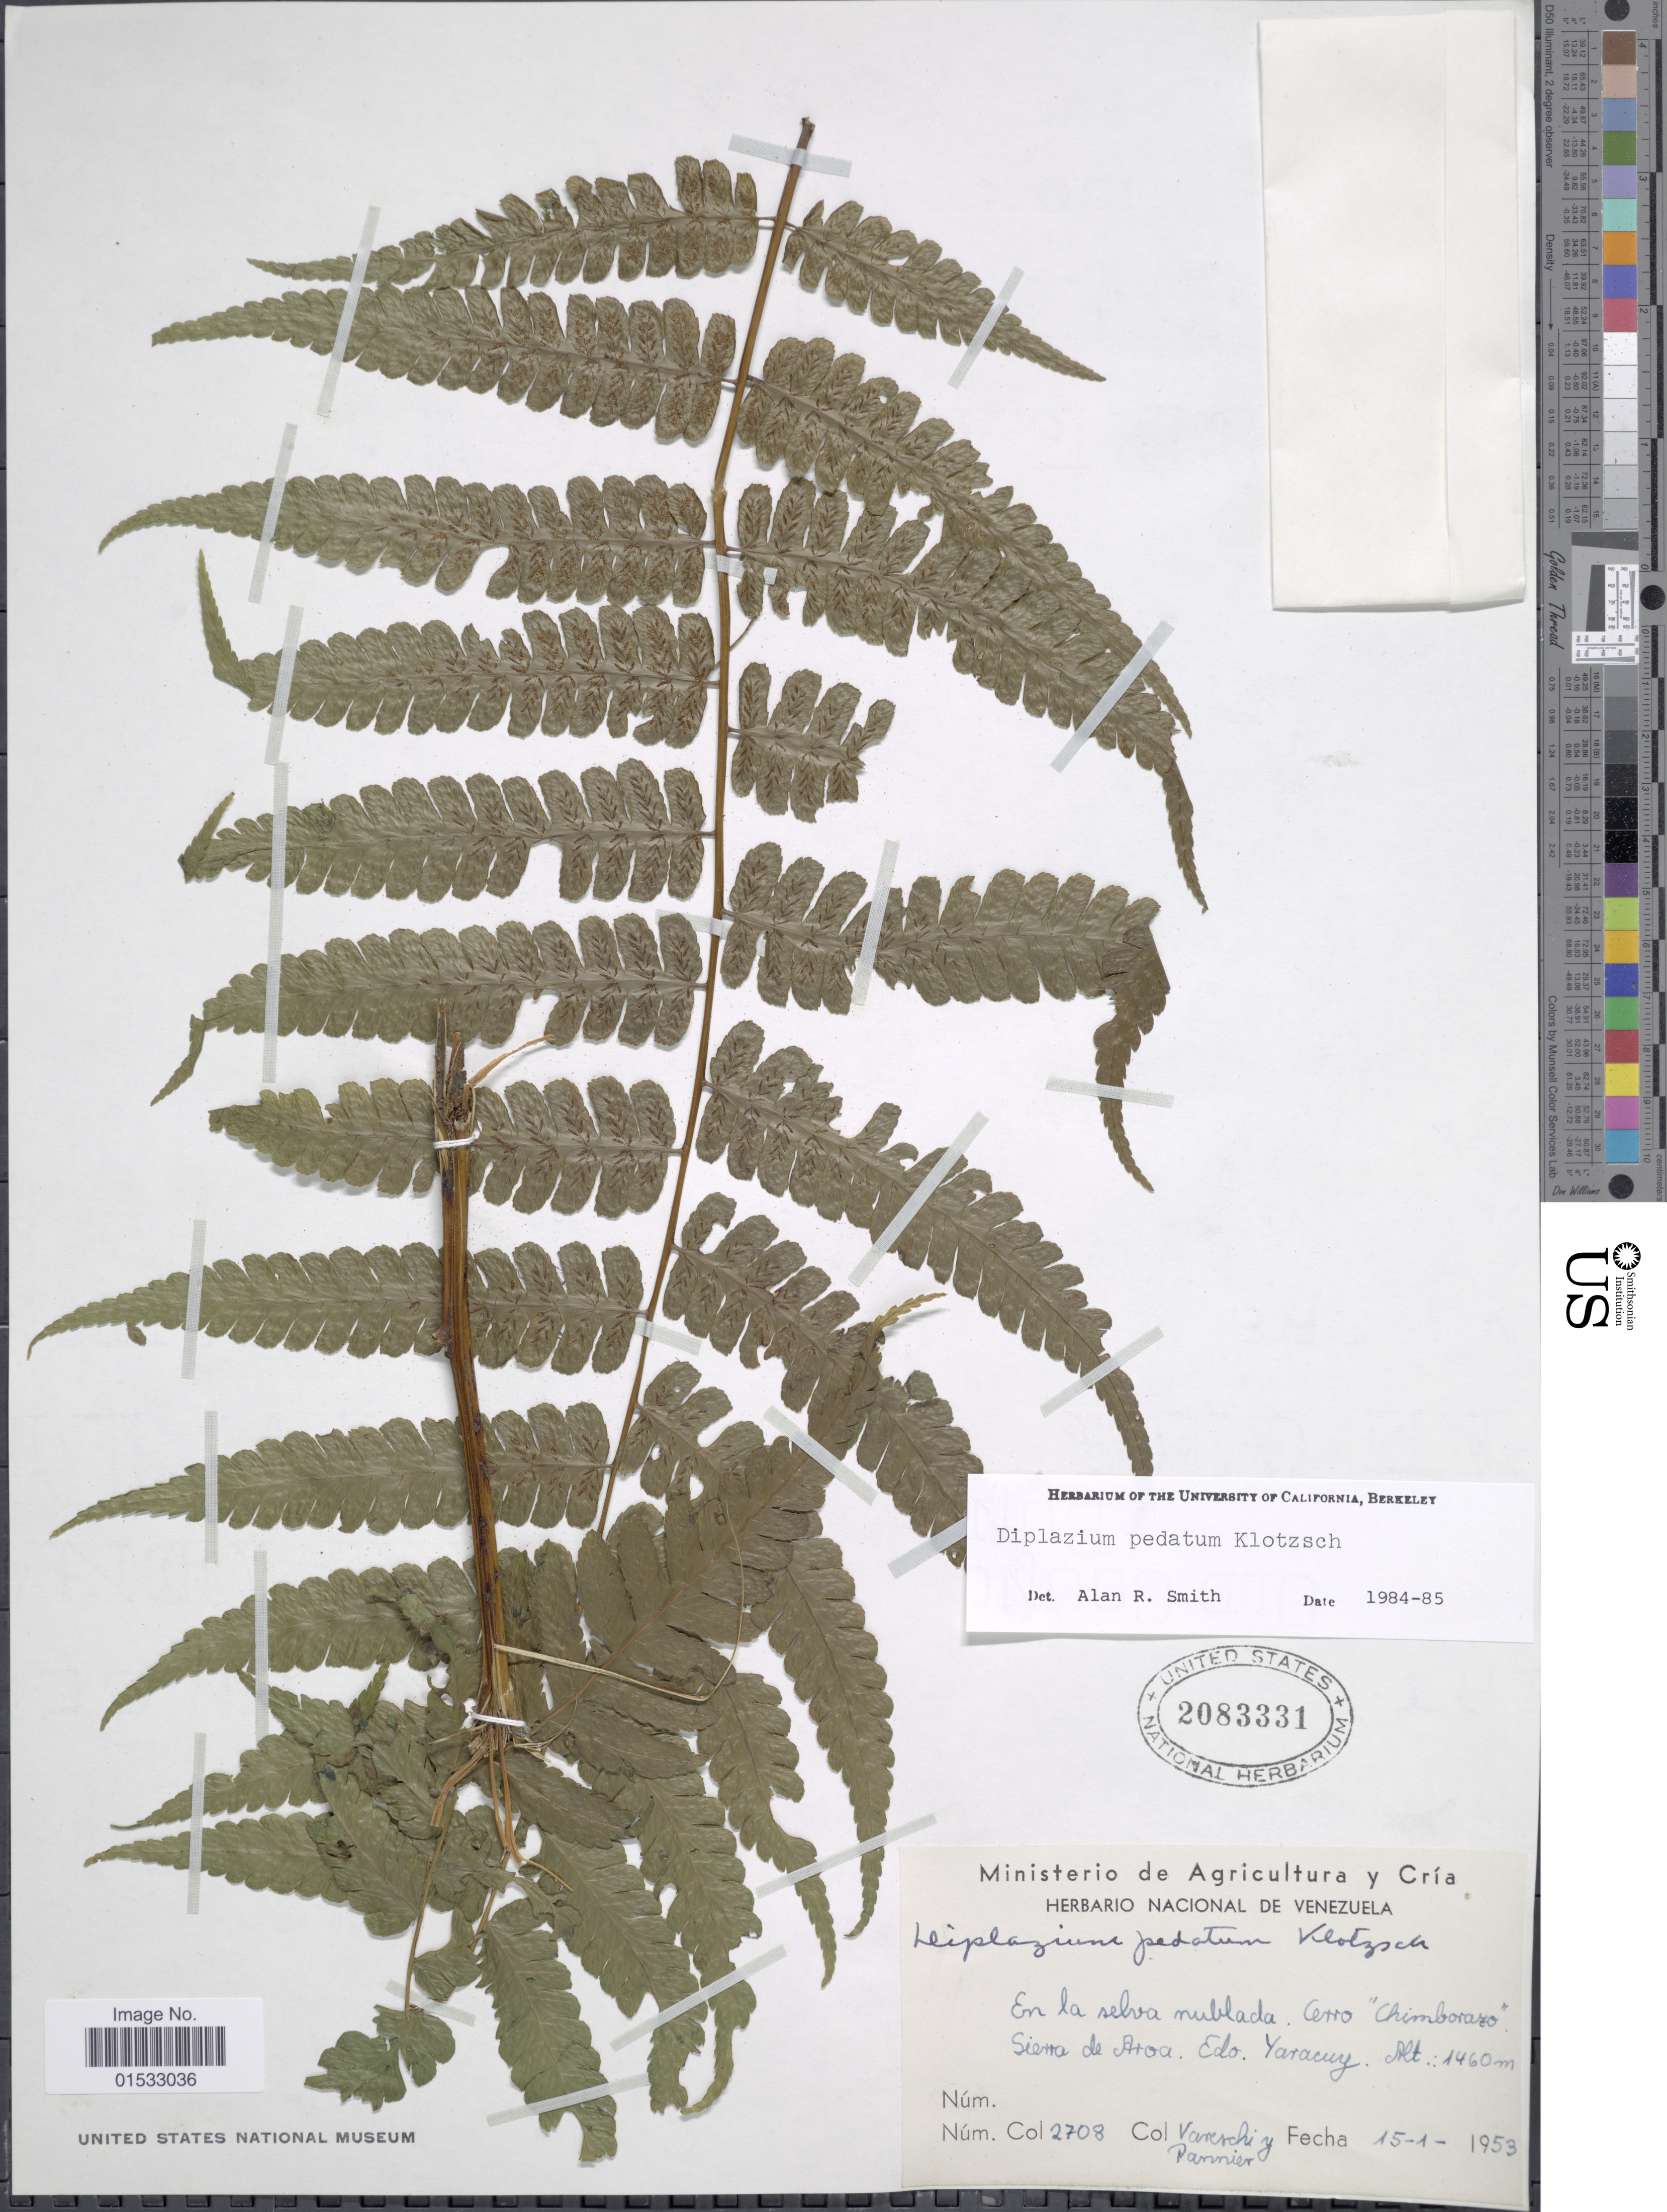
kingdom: Plantae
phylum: Tracheophyta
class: Polypodiopsida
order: Polypodiales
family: Athyriaceae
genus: Diplazium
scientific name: Diplazium pedatum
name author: Klotzsch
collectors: -. Vareschi & Pannier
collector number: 2708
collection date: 1953-01-15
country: Venezuela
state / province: Yaracuy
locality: En la selva nublada, Cerro "Chimborazo," Sierra de Aroa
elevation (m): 1460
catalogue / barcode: US 2083331